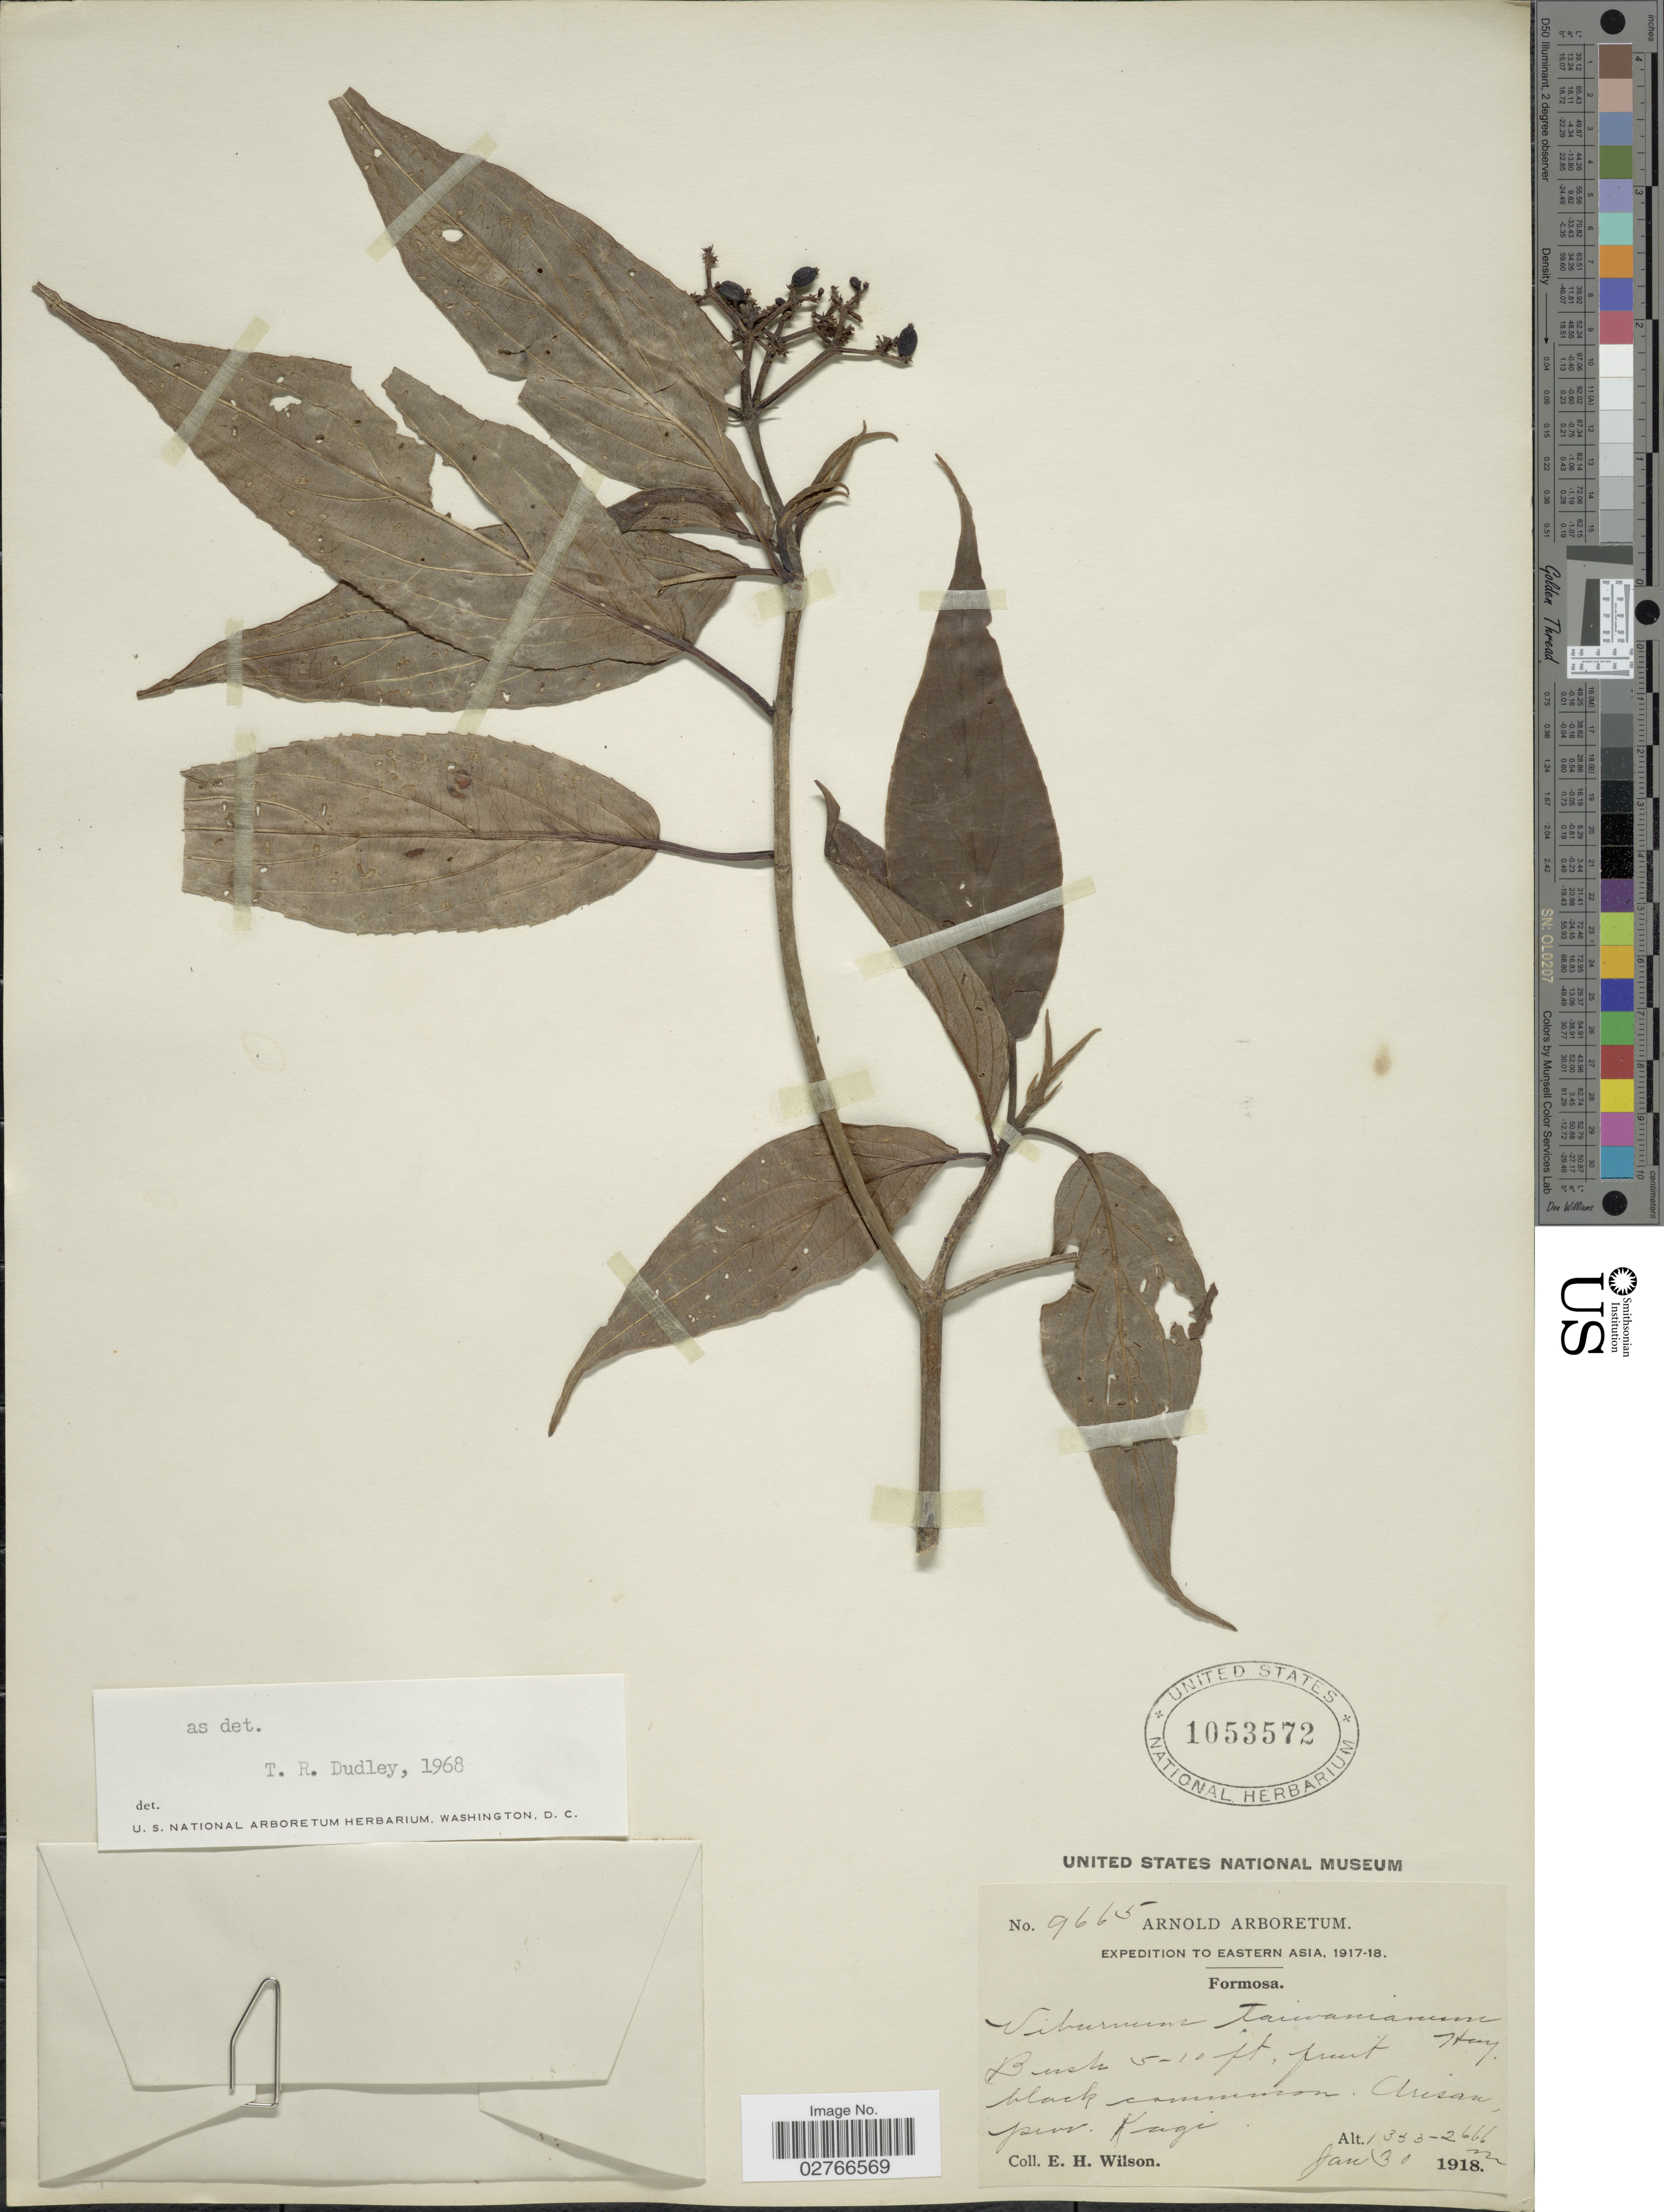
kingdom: Plantae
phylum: Tracheophyta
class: Magnoliopsida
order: Dipsacales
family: Viburnaceae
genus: Viburnum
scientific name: Viburnum urceolatum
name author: Siebold & Zucc.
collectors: E. Wilson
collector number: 9665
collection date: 1918-01-30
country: Taiwan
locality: Eastern Asia, Formosa. Arisan. prov. Kagi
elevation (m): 1333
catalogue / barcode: US 1053572